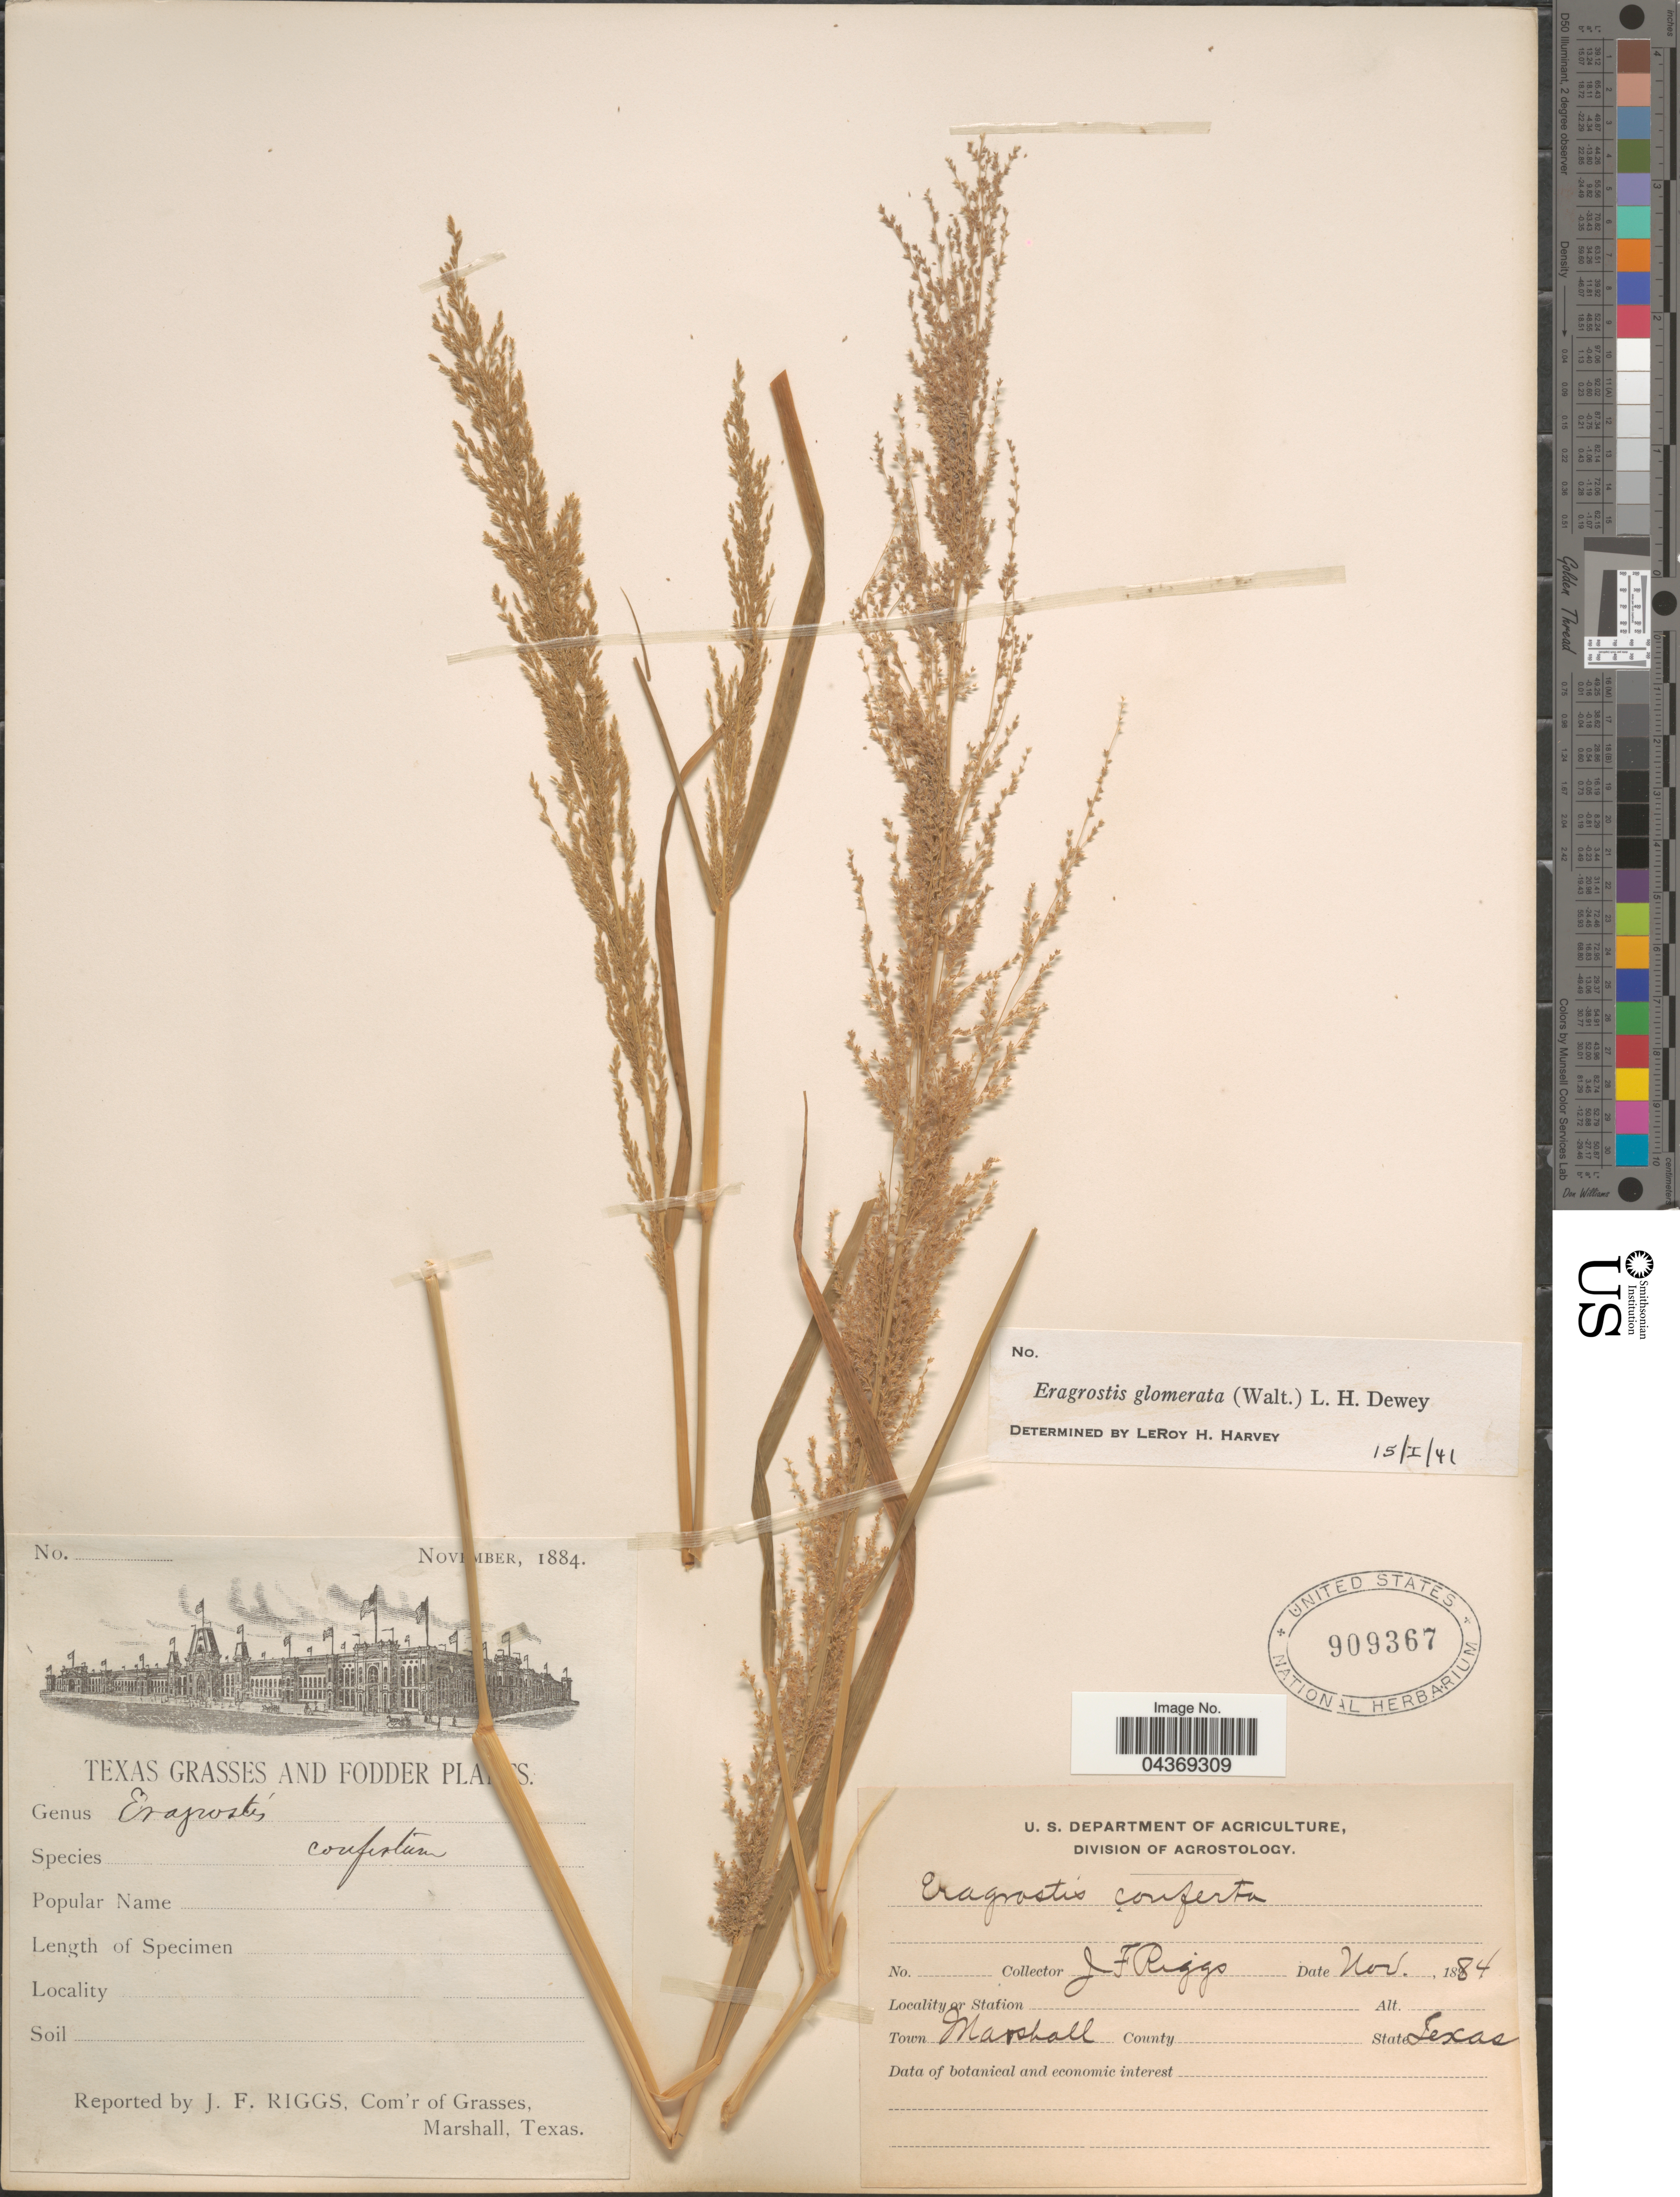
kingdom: Plantae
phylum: Tracheophyta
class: Liliopsida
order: Poales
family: Poaceae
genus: Eragrostis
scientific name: Eragrostis japonica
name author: (Thunb.) Trin.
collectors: J. Riggs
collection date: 1884-11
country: United States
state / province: Texas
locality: Town Marshall.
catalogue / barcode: US 909367